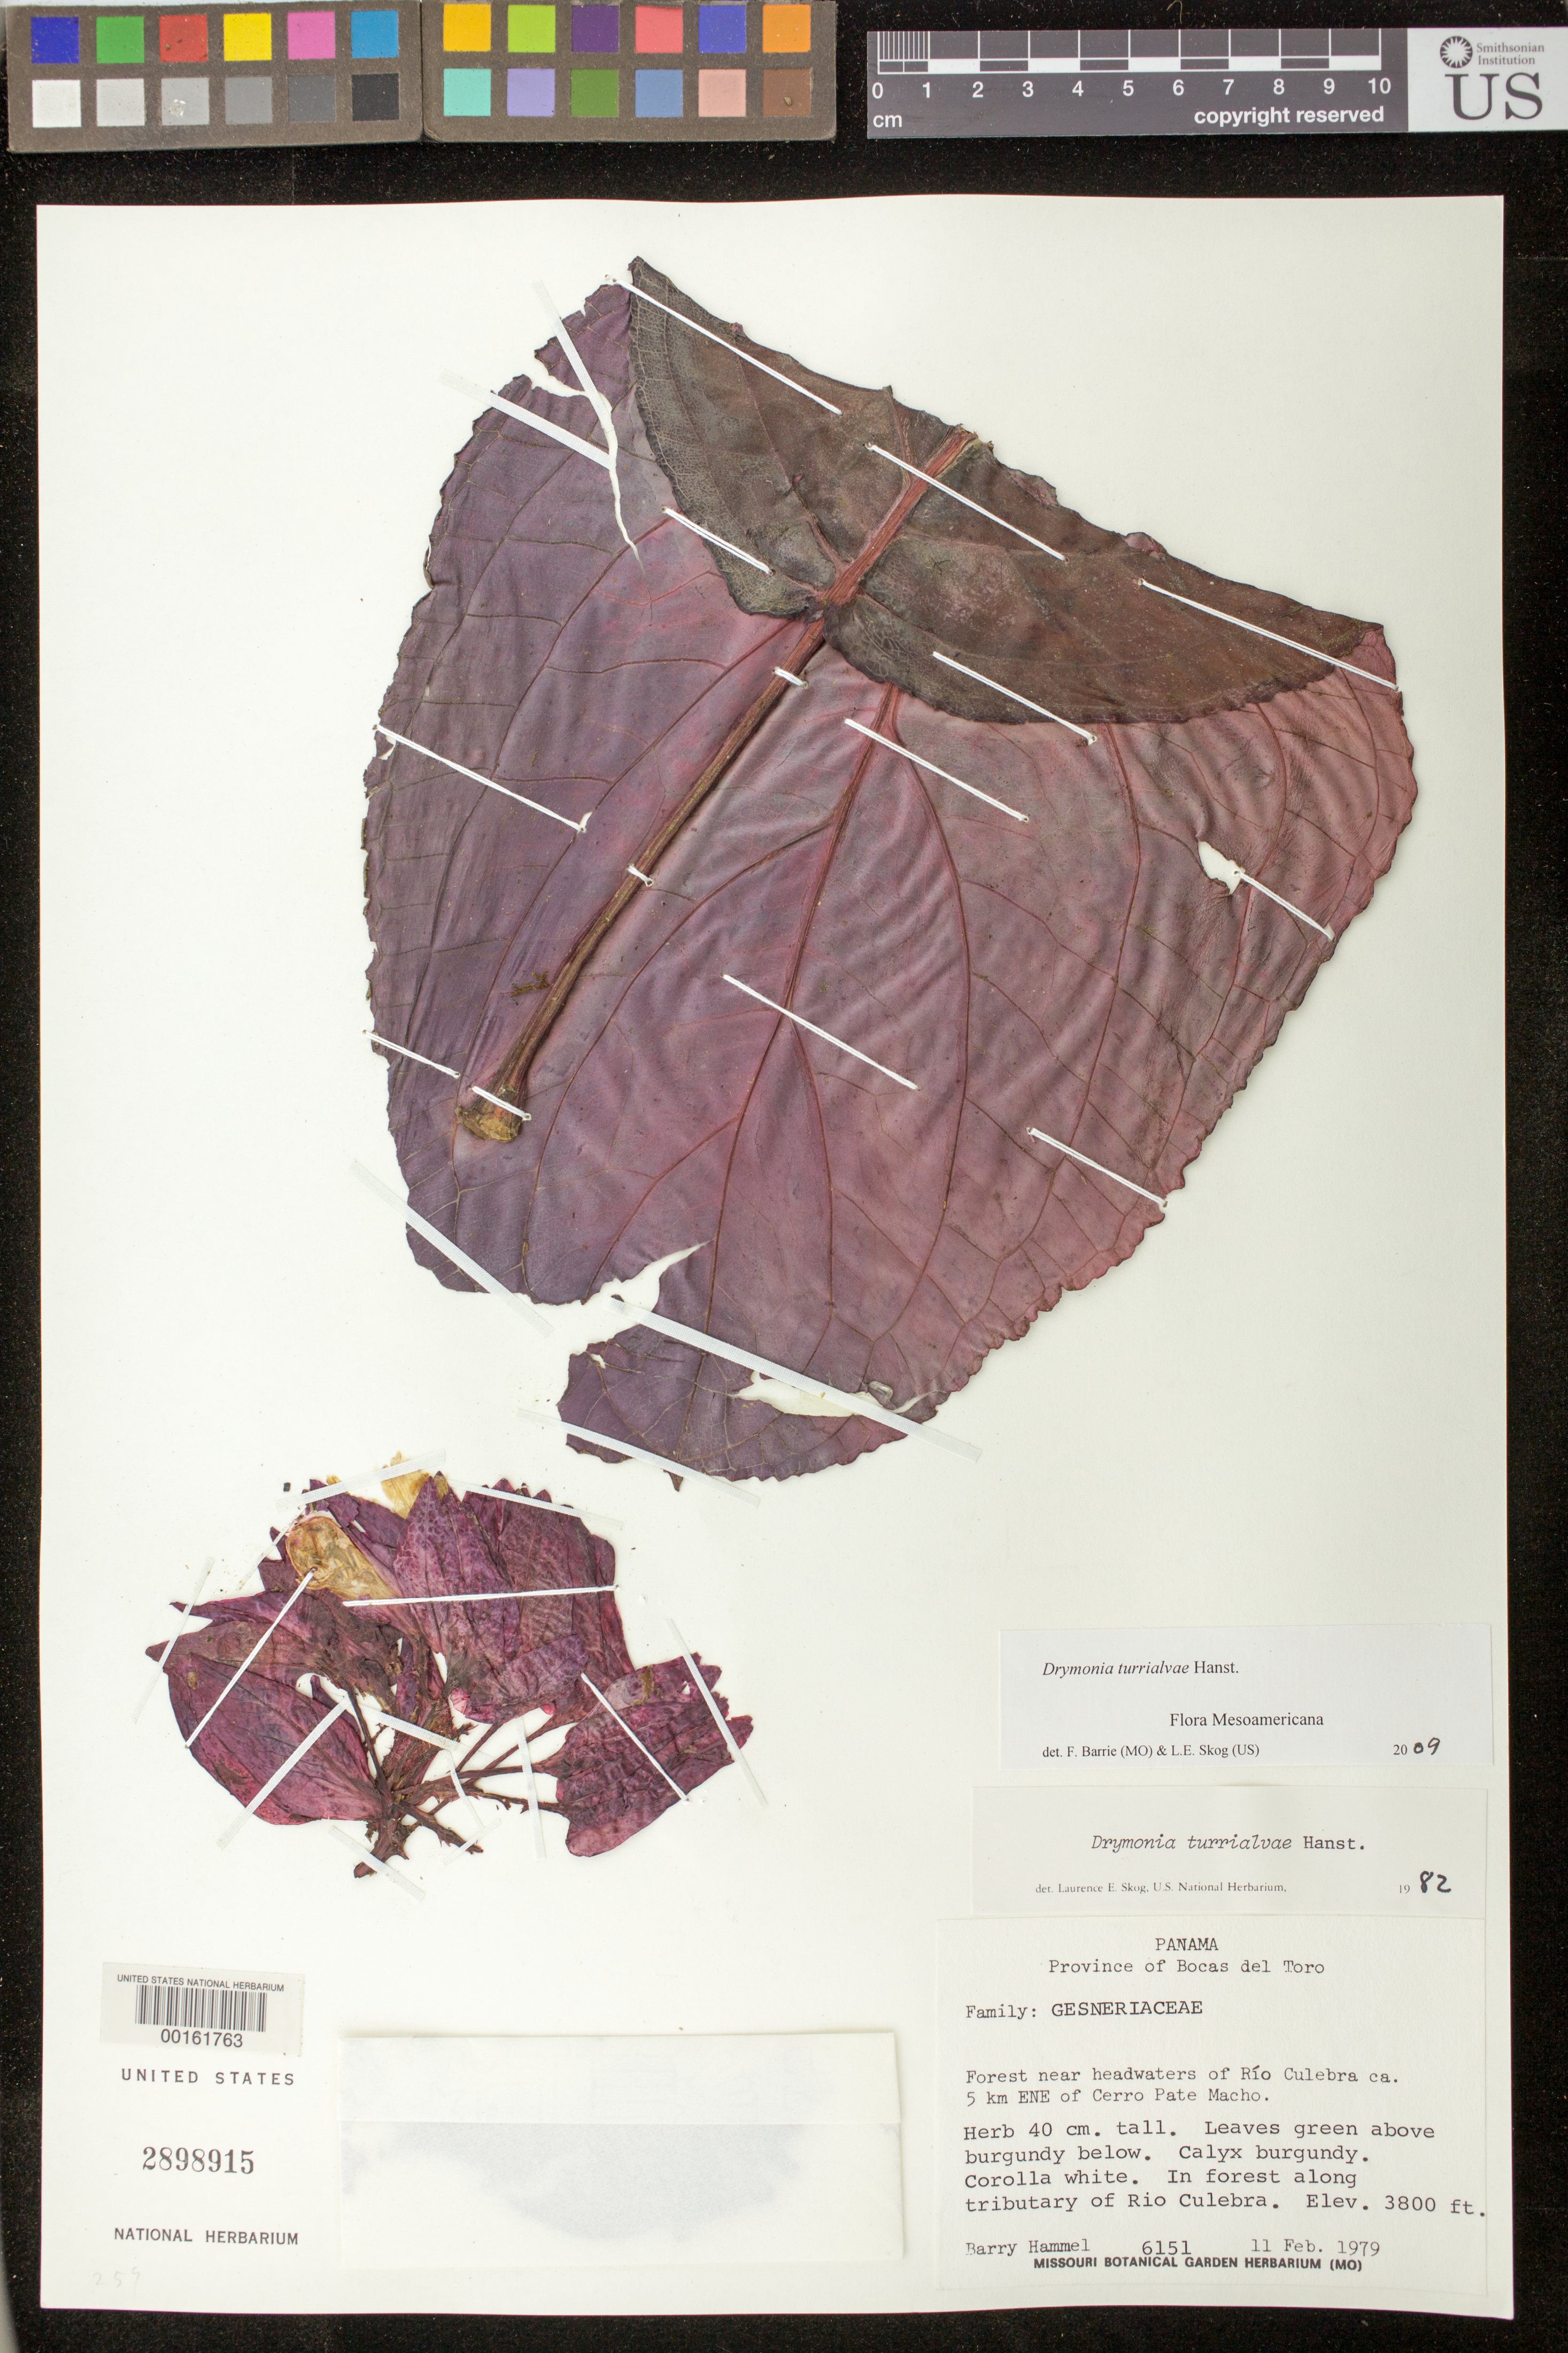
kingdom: Plantae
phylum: Tracheophyta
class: Magnoliopsida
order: Lamiales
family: Gesneriaceae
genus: Drymonia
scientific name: Drymonia turrialvae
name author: Hanst.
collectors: B. Hammel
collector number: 6151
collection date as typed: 11 Feb 1979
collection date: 1979-02-11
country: Panama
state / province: Bocas del Toro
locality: Near headwaters of Rio Culebra about 5 km ENE of Cerro Pate Macho, along tributary of Rio Culebra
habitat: In forest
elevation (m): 1158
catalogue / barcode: US 2898915